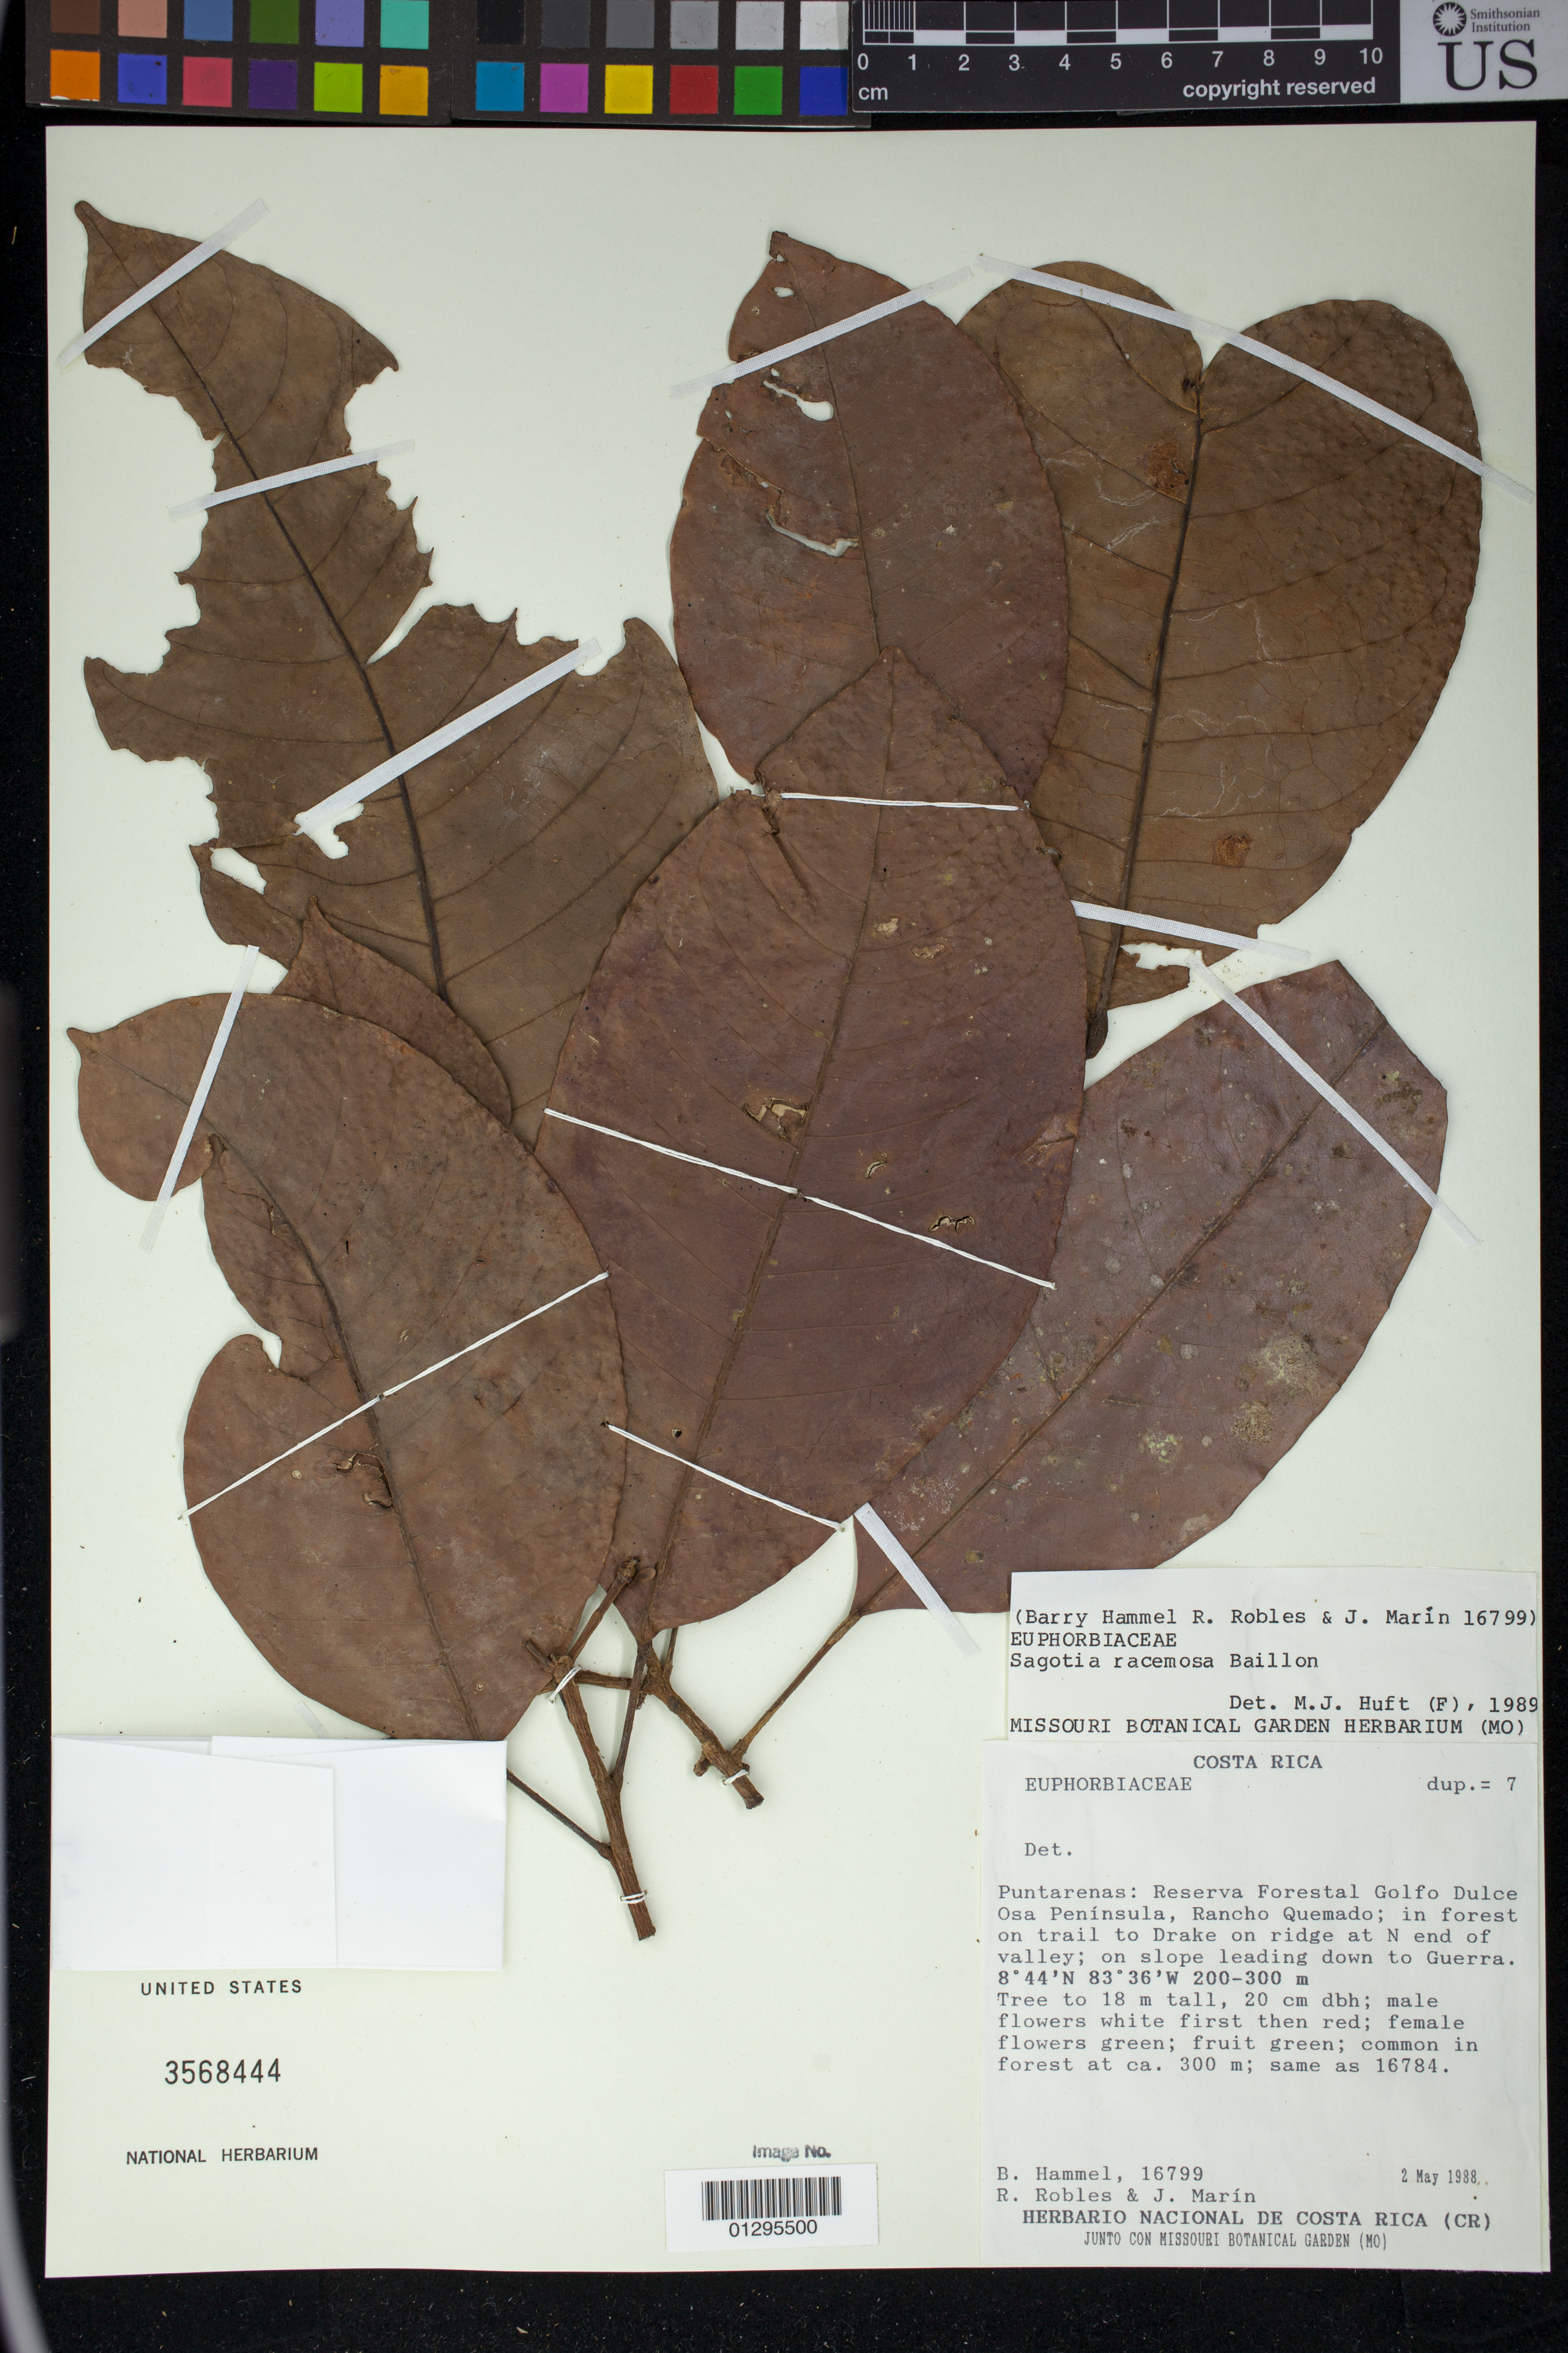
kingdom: Plantae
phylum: Tracheophyta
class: Magnoliopsida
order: Malpighiales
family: Euphorbiaceae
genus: Sagotia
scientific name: Sagotia racemosa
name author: Baill.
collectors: B. Hammel, R. Robles & J. Marin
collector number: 16799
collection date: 1988-05-02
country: Costa Rica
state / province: Puntarenas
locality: Reserva Forestal Golfo Dulce Oso Peninsula, Rancho Quemado; in forest on trail to Drake on ridge at N end of valley; on slope leading down to Guerra.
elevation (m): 200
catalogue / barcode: US 3568444